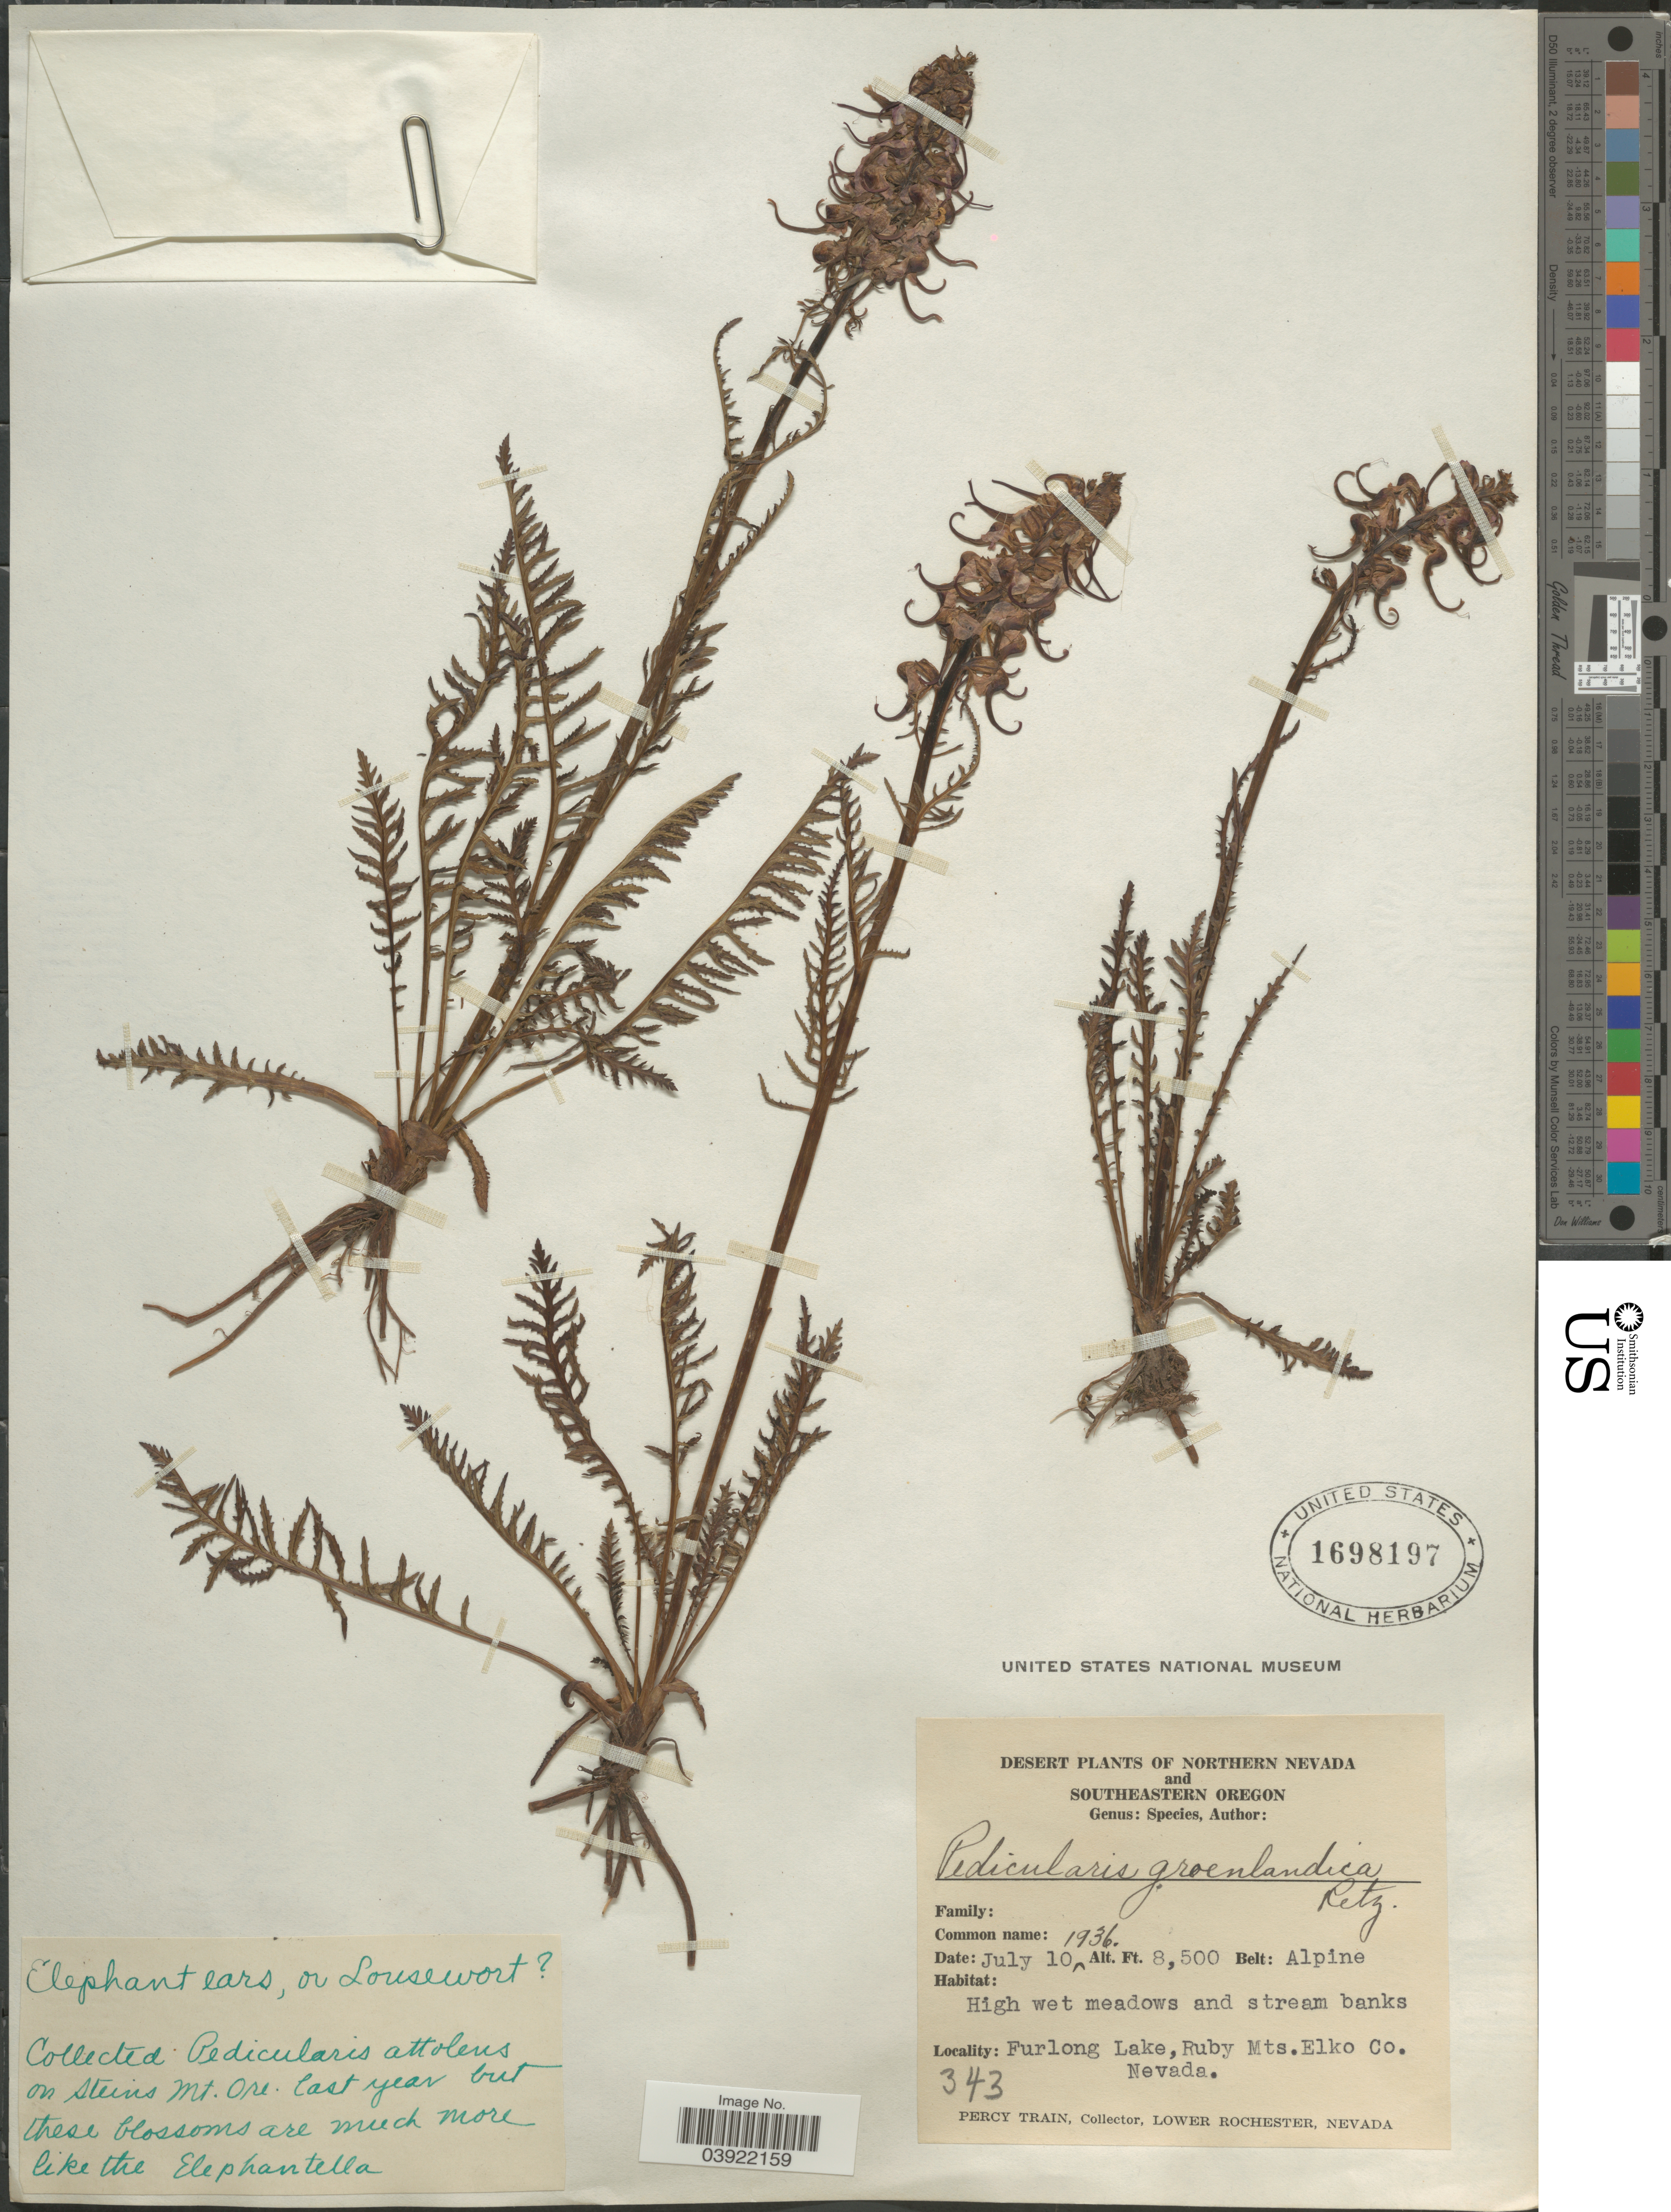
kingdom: Plantae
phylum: Tracheophyta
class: Magnoliopsida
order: Lamiales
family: Orobanchaceae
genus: Pedicularis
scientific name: Pedicularis groenlandica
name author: Retz.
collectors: P. Train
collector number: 343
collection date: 1936-07-10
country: United States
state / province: Nevada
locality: Northern Nevada. Belt: Alpine. High wet meadows and stream banks. Furlong Lake, Ruby Mts. Elko Co.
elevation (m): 2591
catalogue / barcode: US 1698197